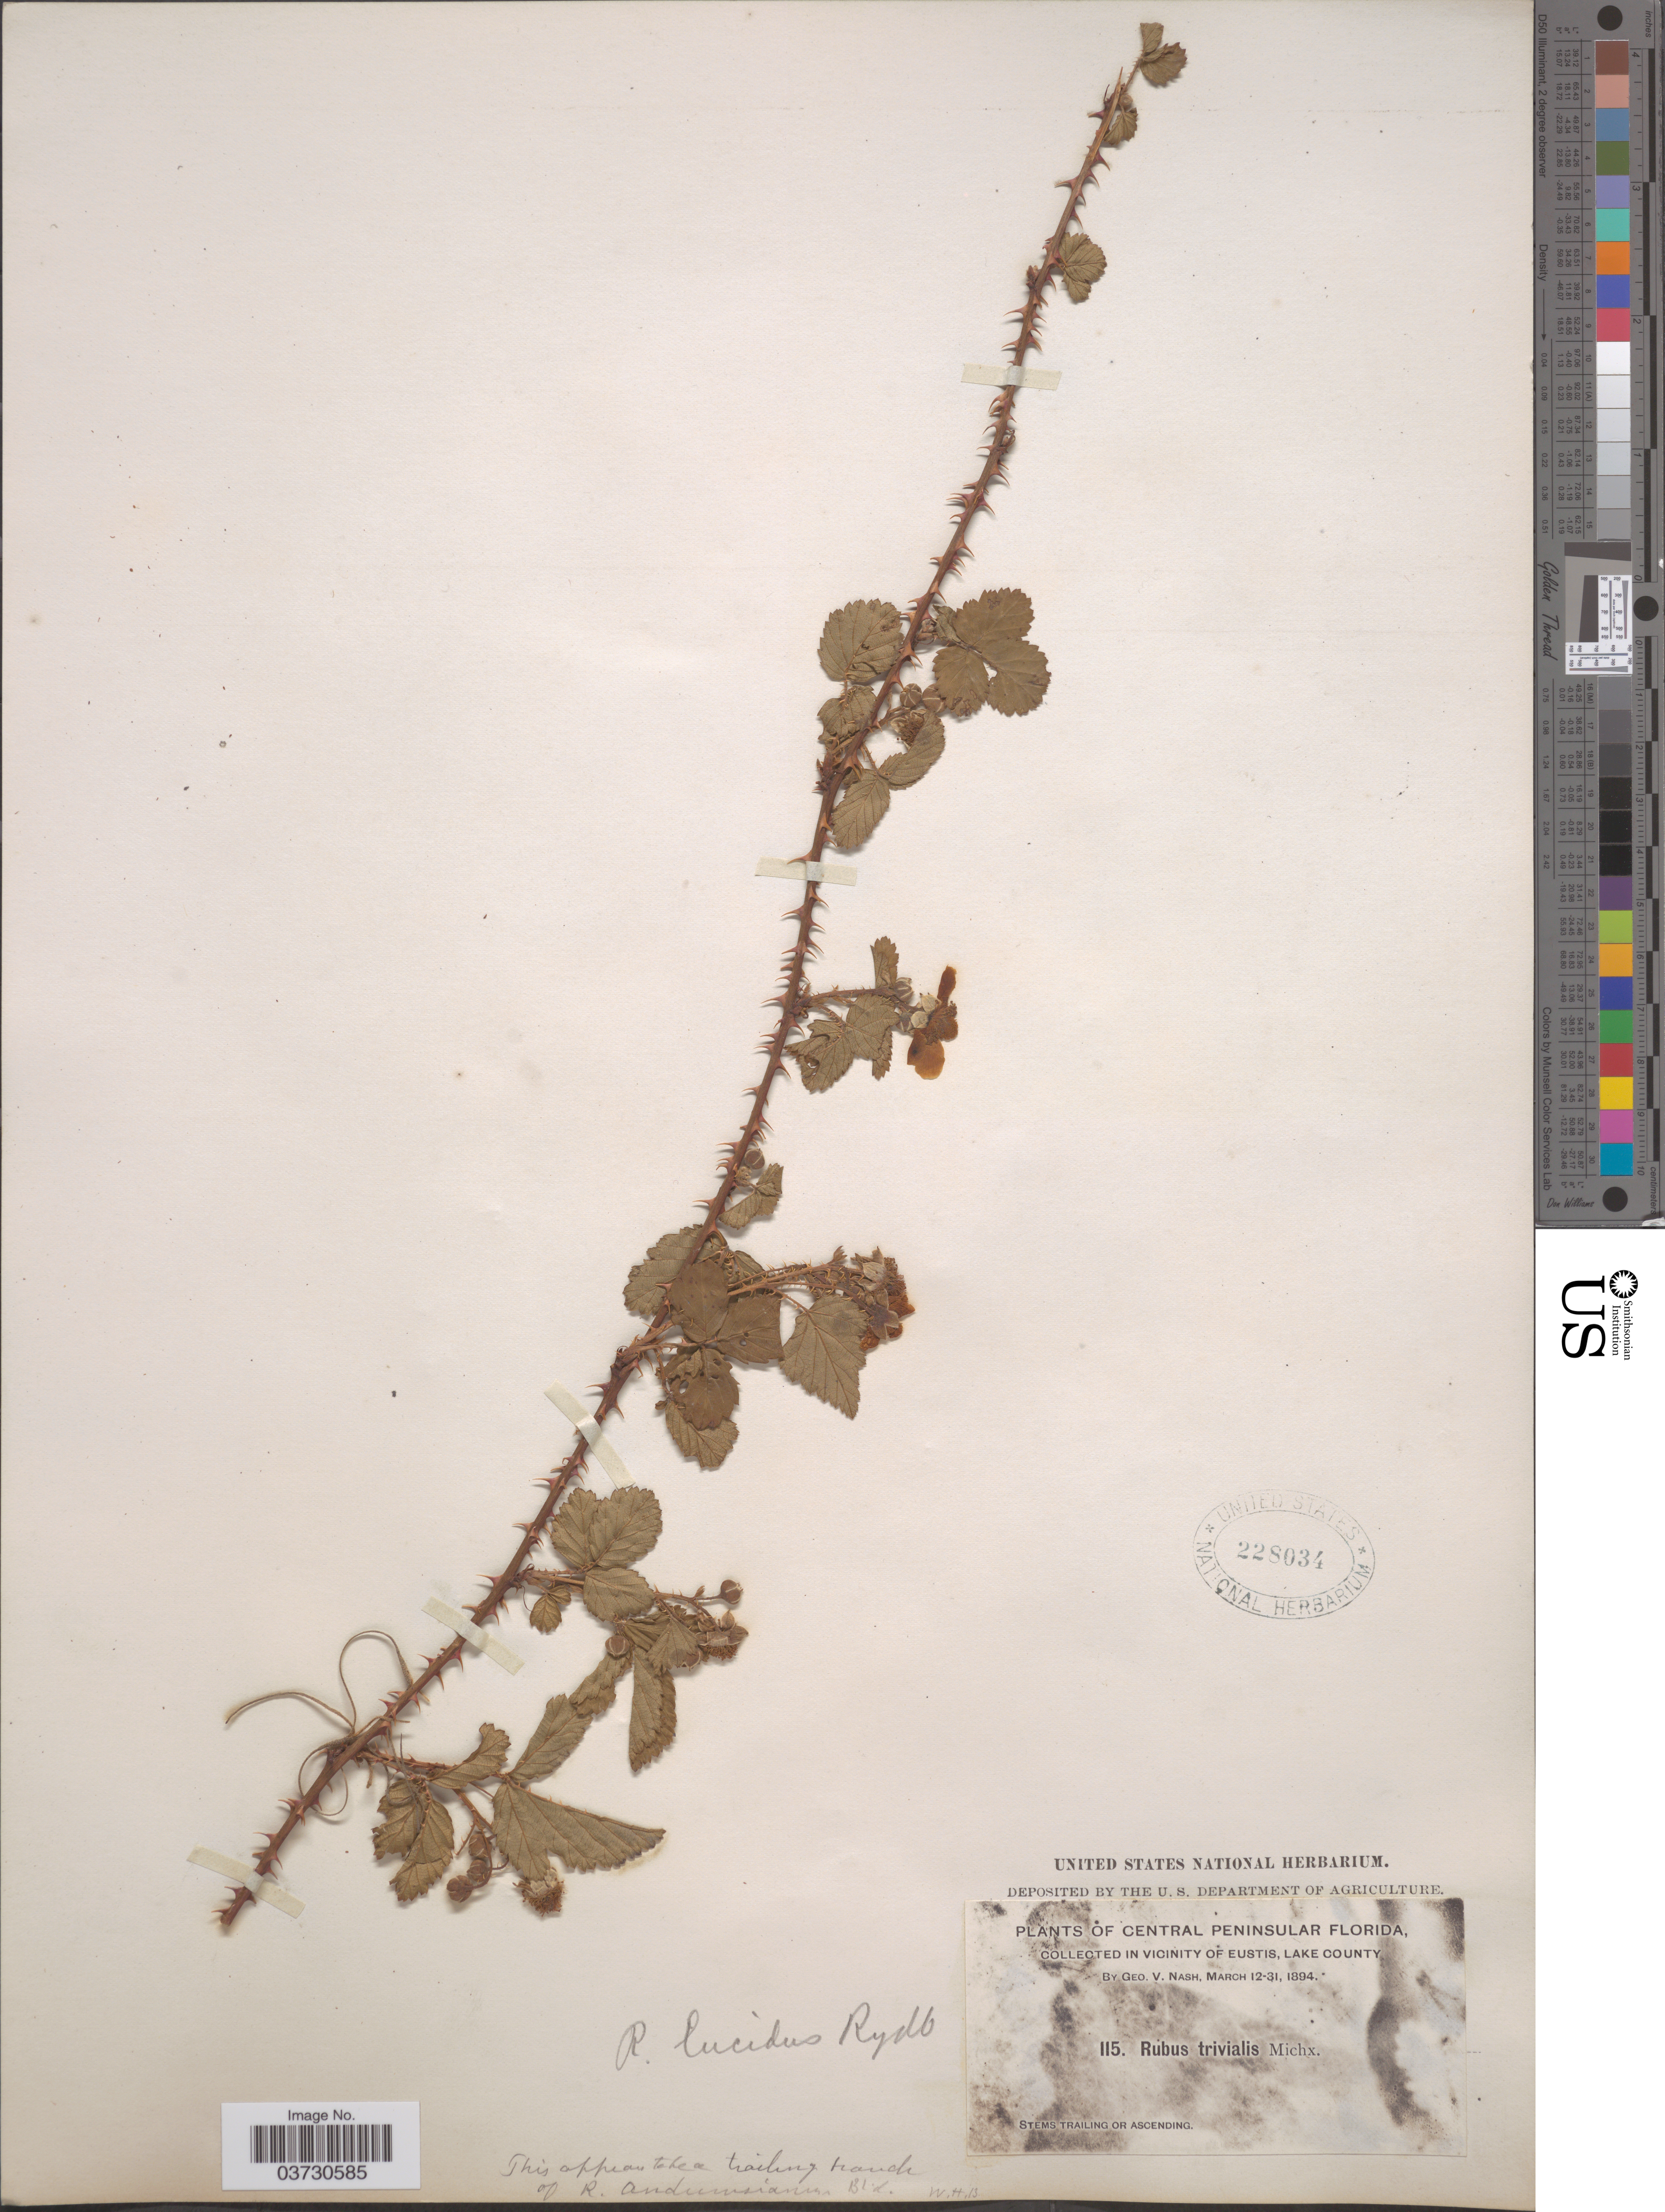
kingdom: Plantae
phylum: Tracheophyta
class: Magnoliopsida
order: Rosales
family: Rosaceae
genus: Rubus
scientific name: Rubus lucidus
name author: Rydb.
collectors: G. V. Nash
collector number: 115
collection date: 1894-03-12/1894-03-31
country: United States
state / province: Florida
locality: Central Peninsular Florida. In vicinity of Eustis, Lake County.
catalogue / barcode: US 228034